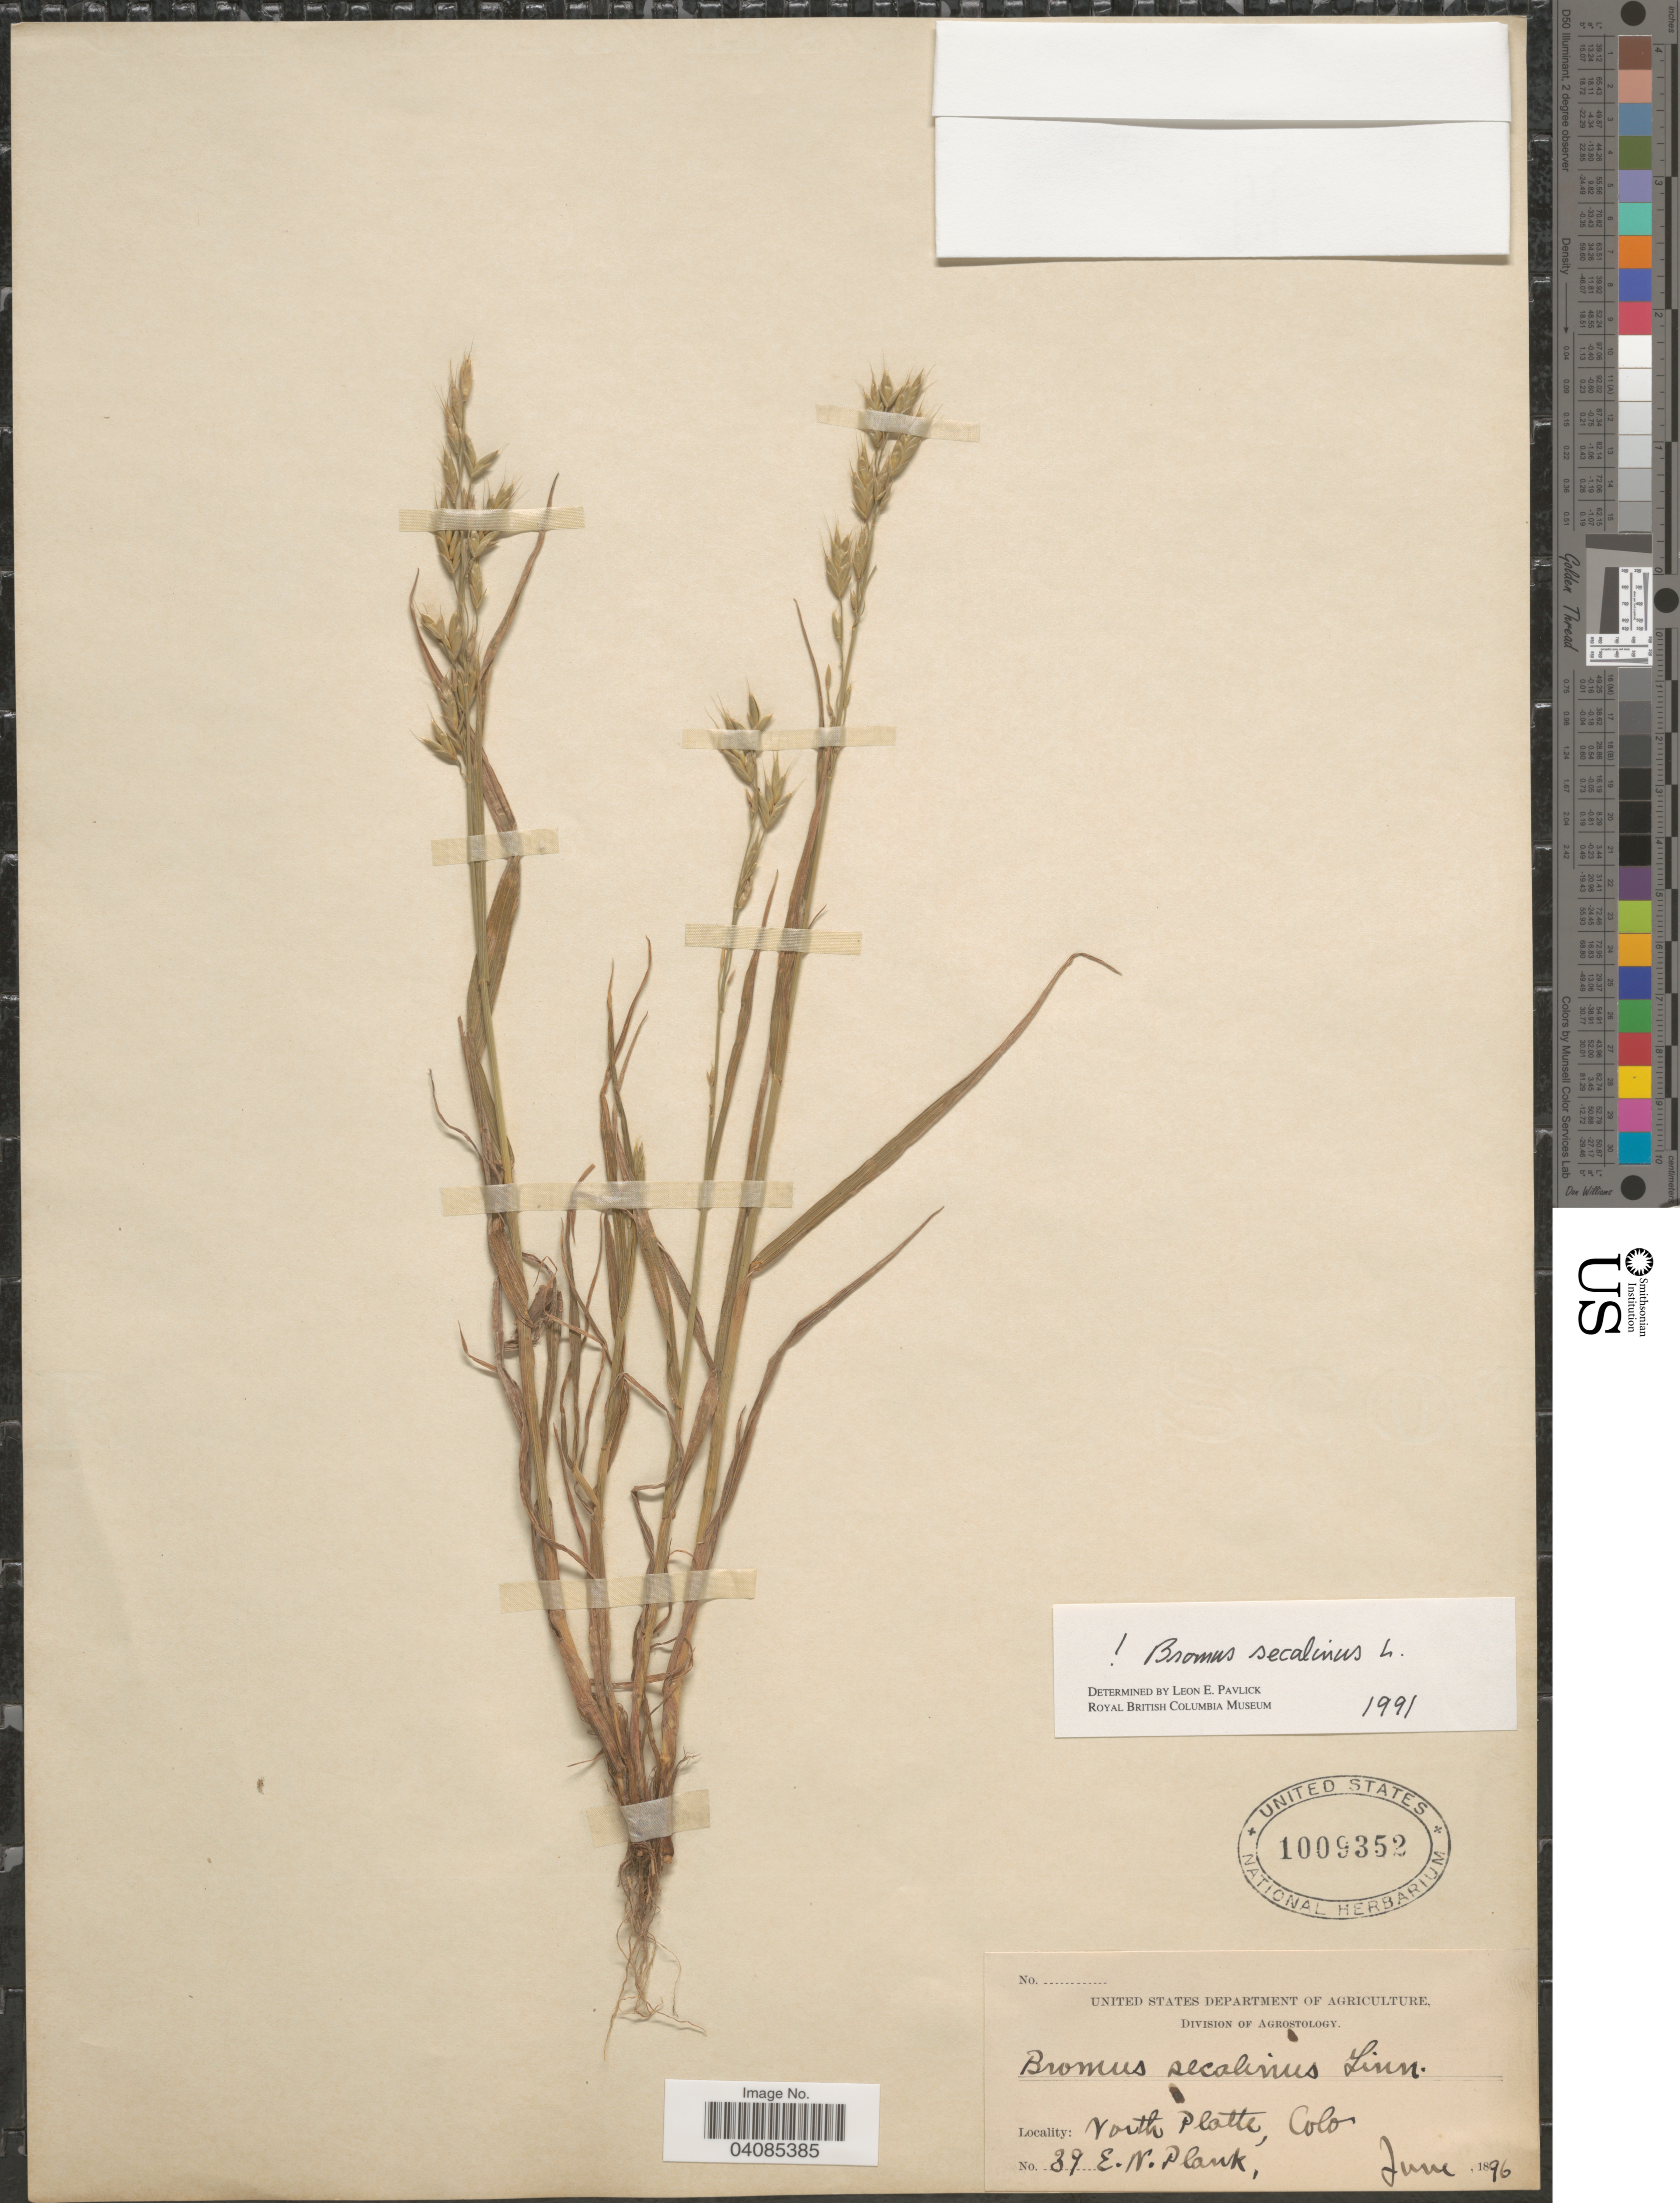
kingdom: Plantae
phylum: Tracheophyta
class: Liliopsida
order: Poales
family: Poaceae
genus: Bromus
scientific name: Bromus secalinus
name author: L.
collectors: E. Plank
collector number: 39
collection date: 1896-06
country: United States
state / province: Colorado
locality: North Platte.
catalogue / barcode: US 1009352